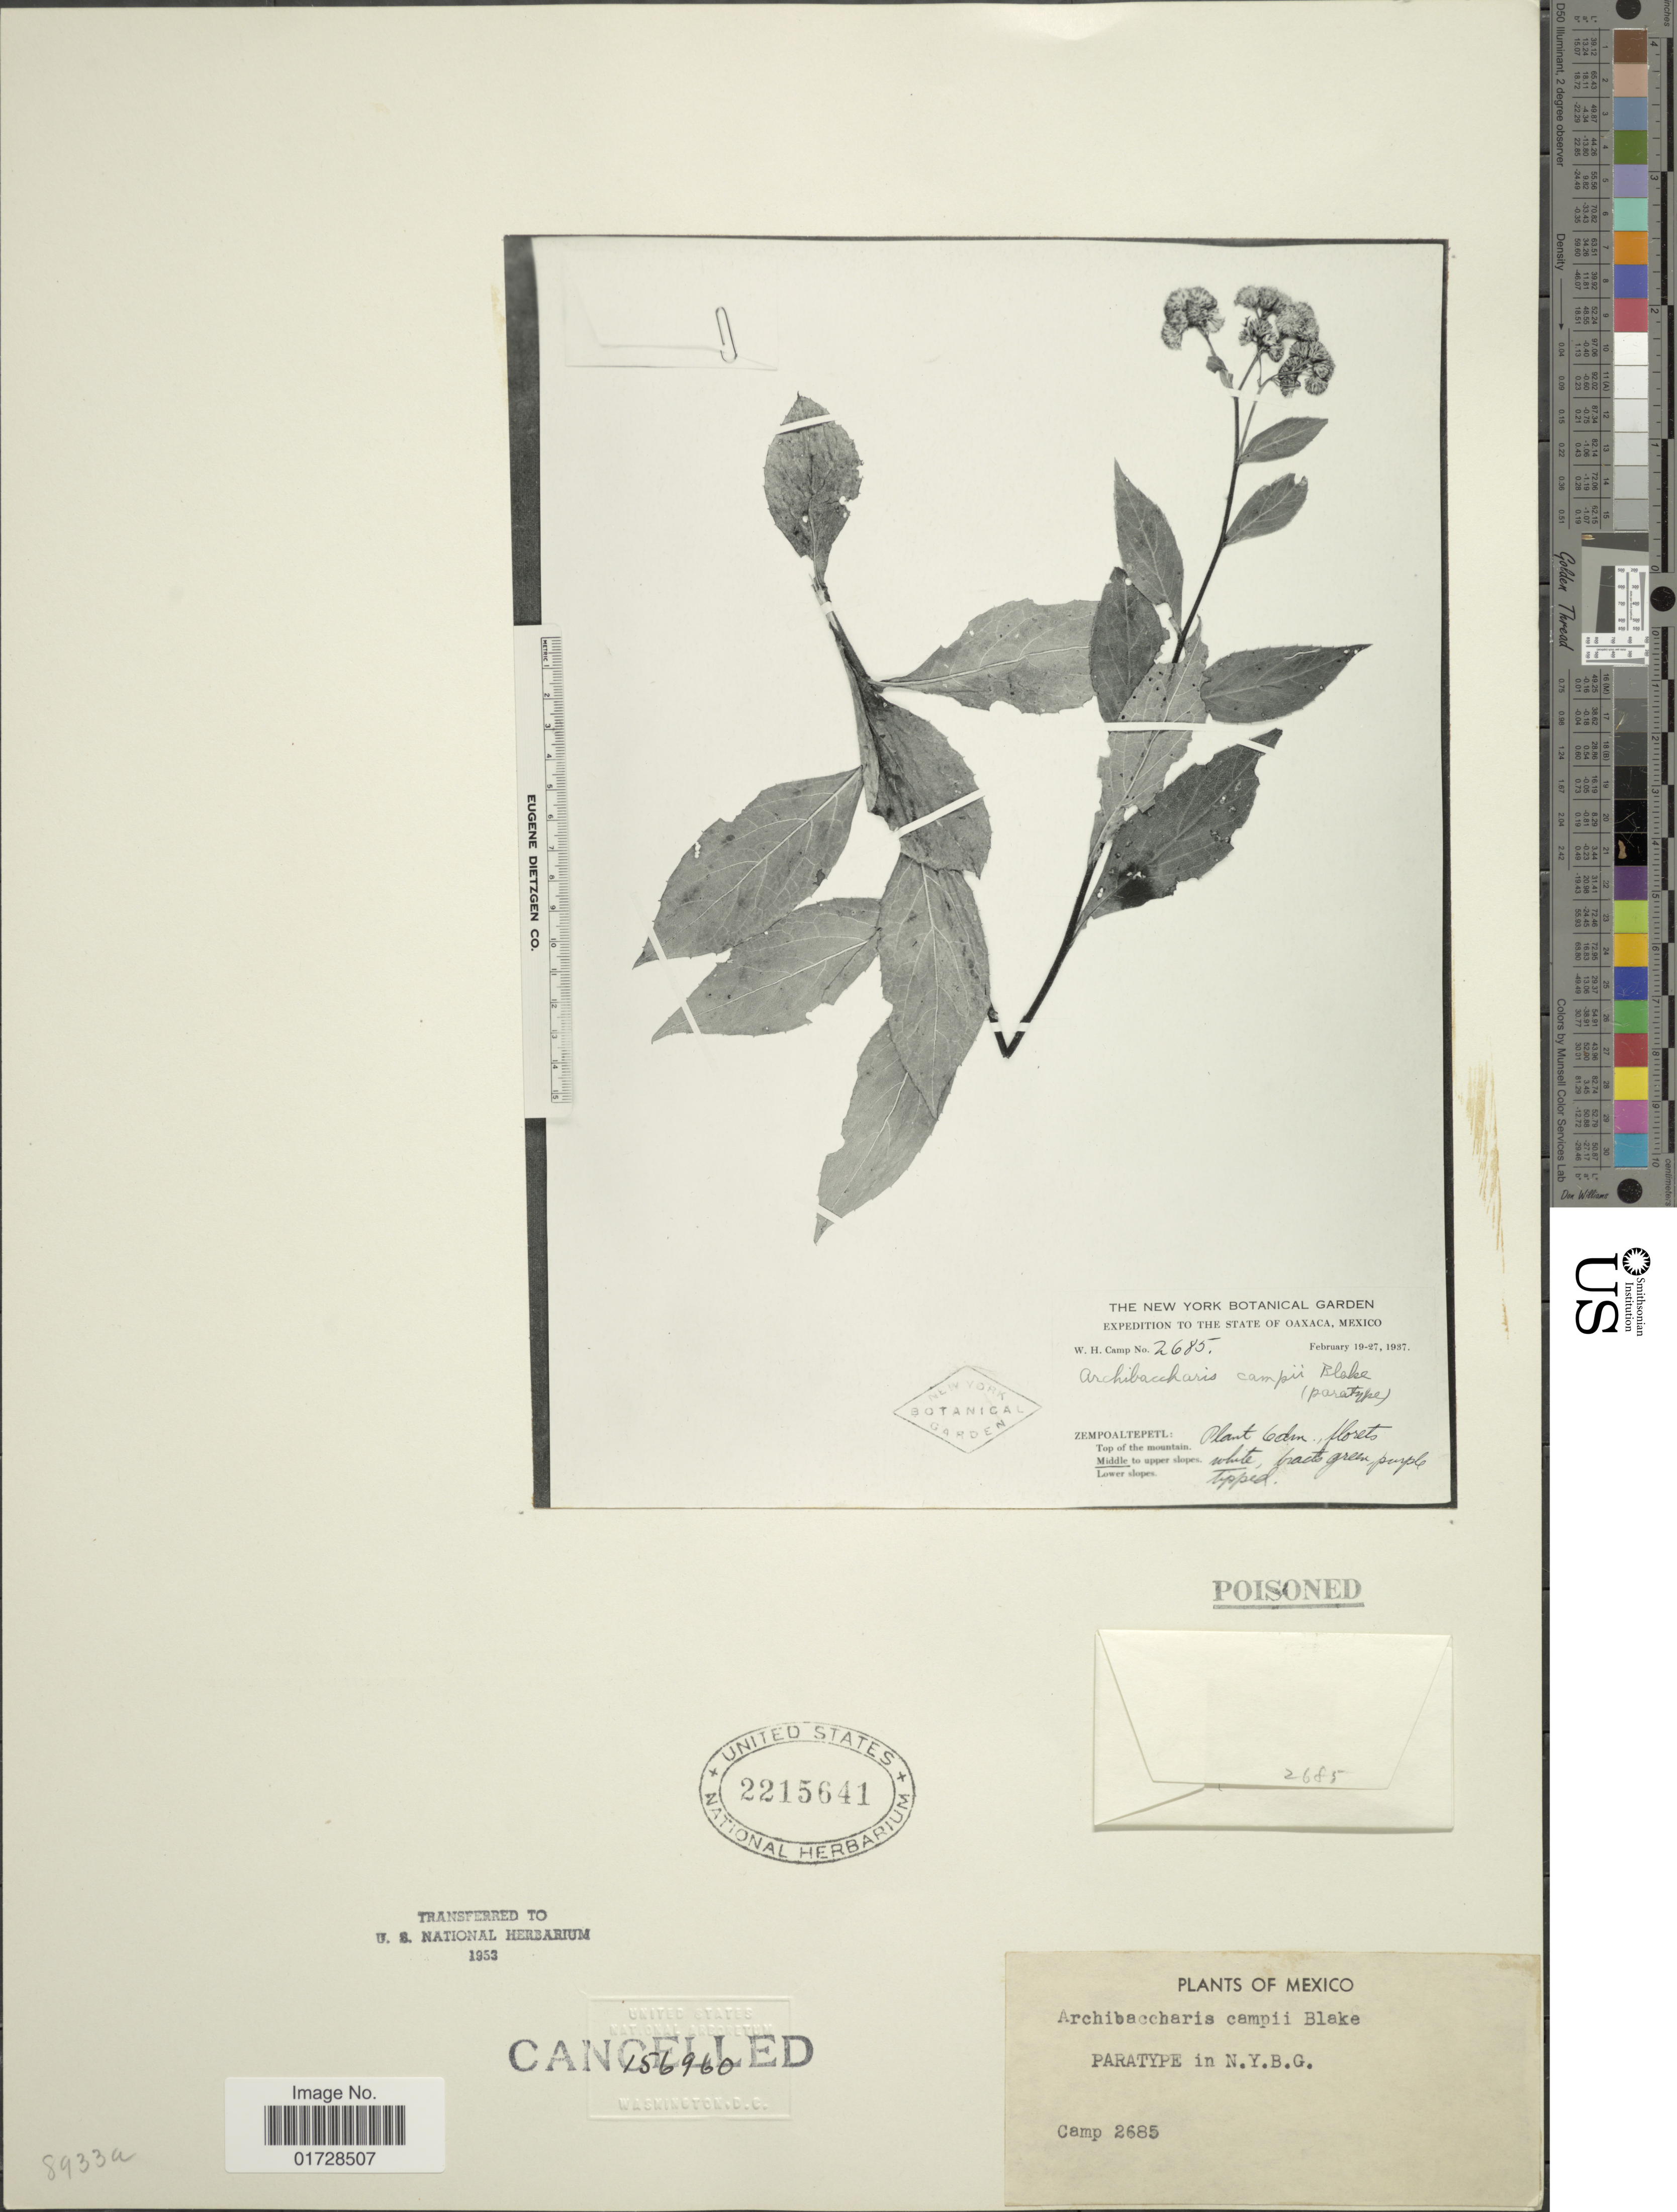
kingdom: Plantae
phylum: Tracheophyta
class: Magnoliopsida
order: Asterales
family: Asteraceae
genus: Archibaccharis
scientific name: Archibaccharis campii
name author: S.F. Blake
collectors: W. H. Camp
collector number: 2685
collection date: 1987-02-19/1987-02-27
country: Mexico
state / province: Oaxaca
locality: Zempoaltepetl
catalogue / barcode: US 2215641